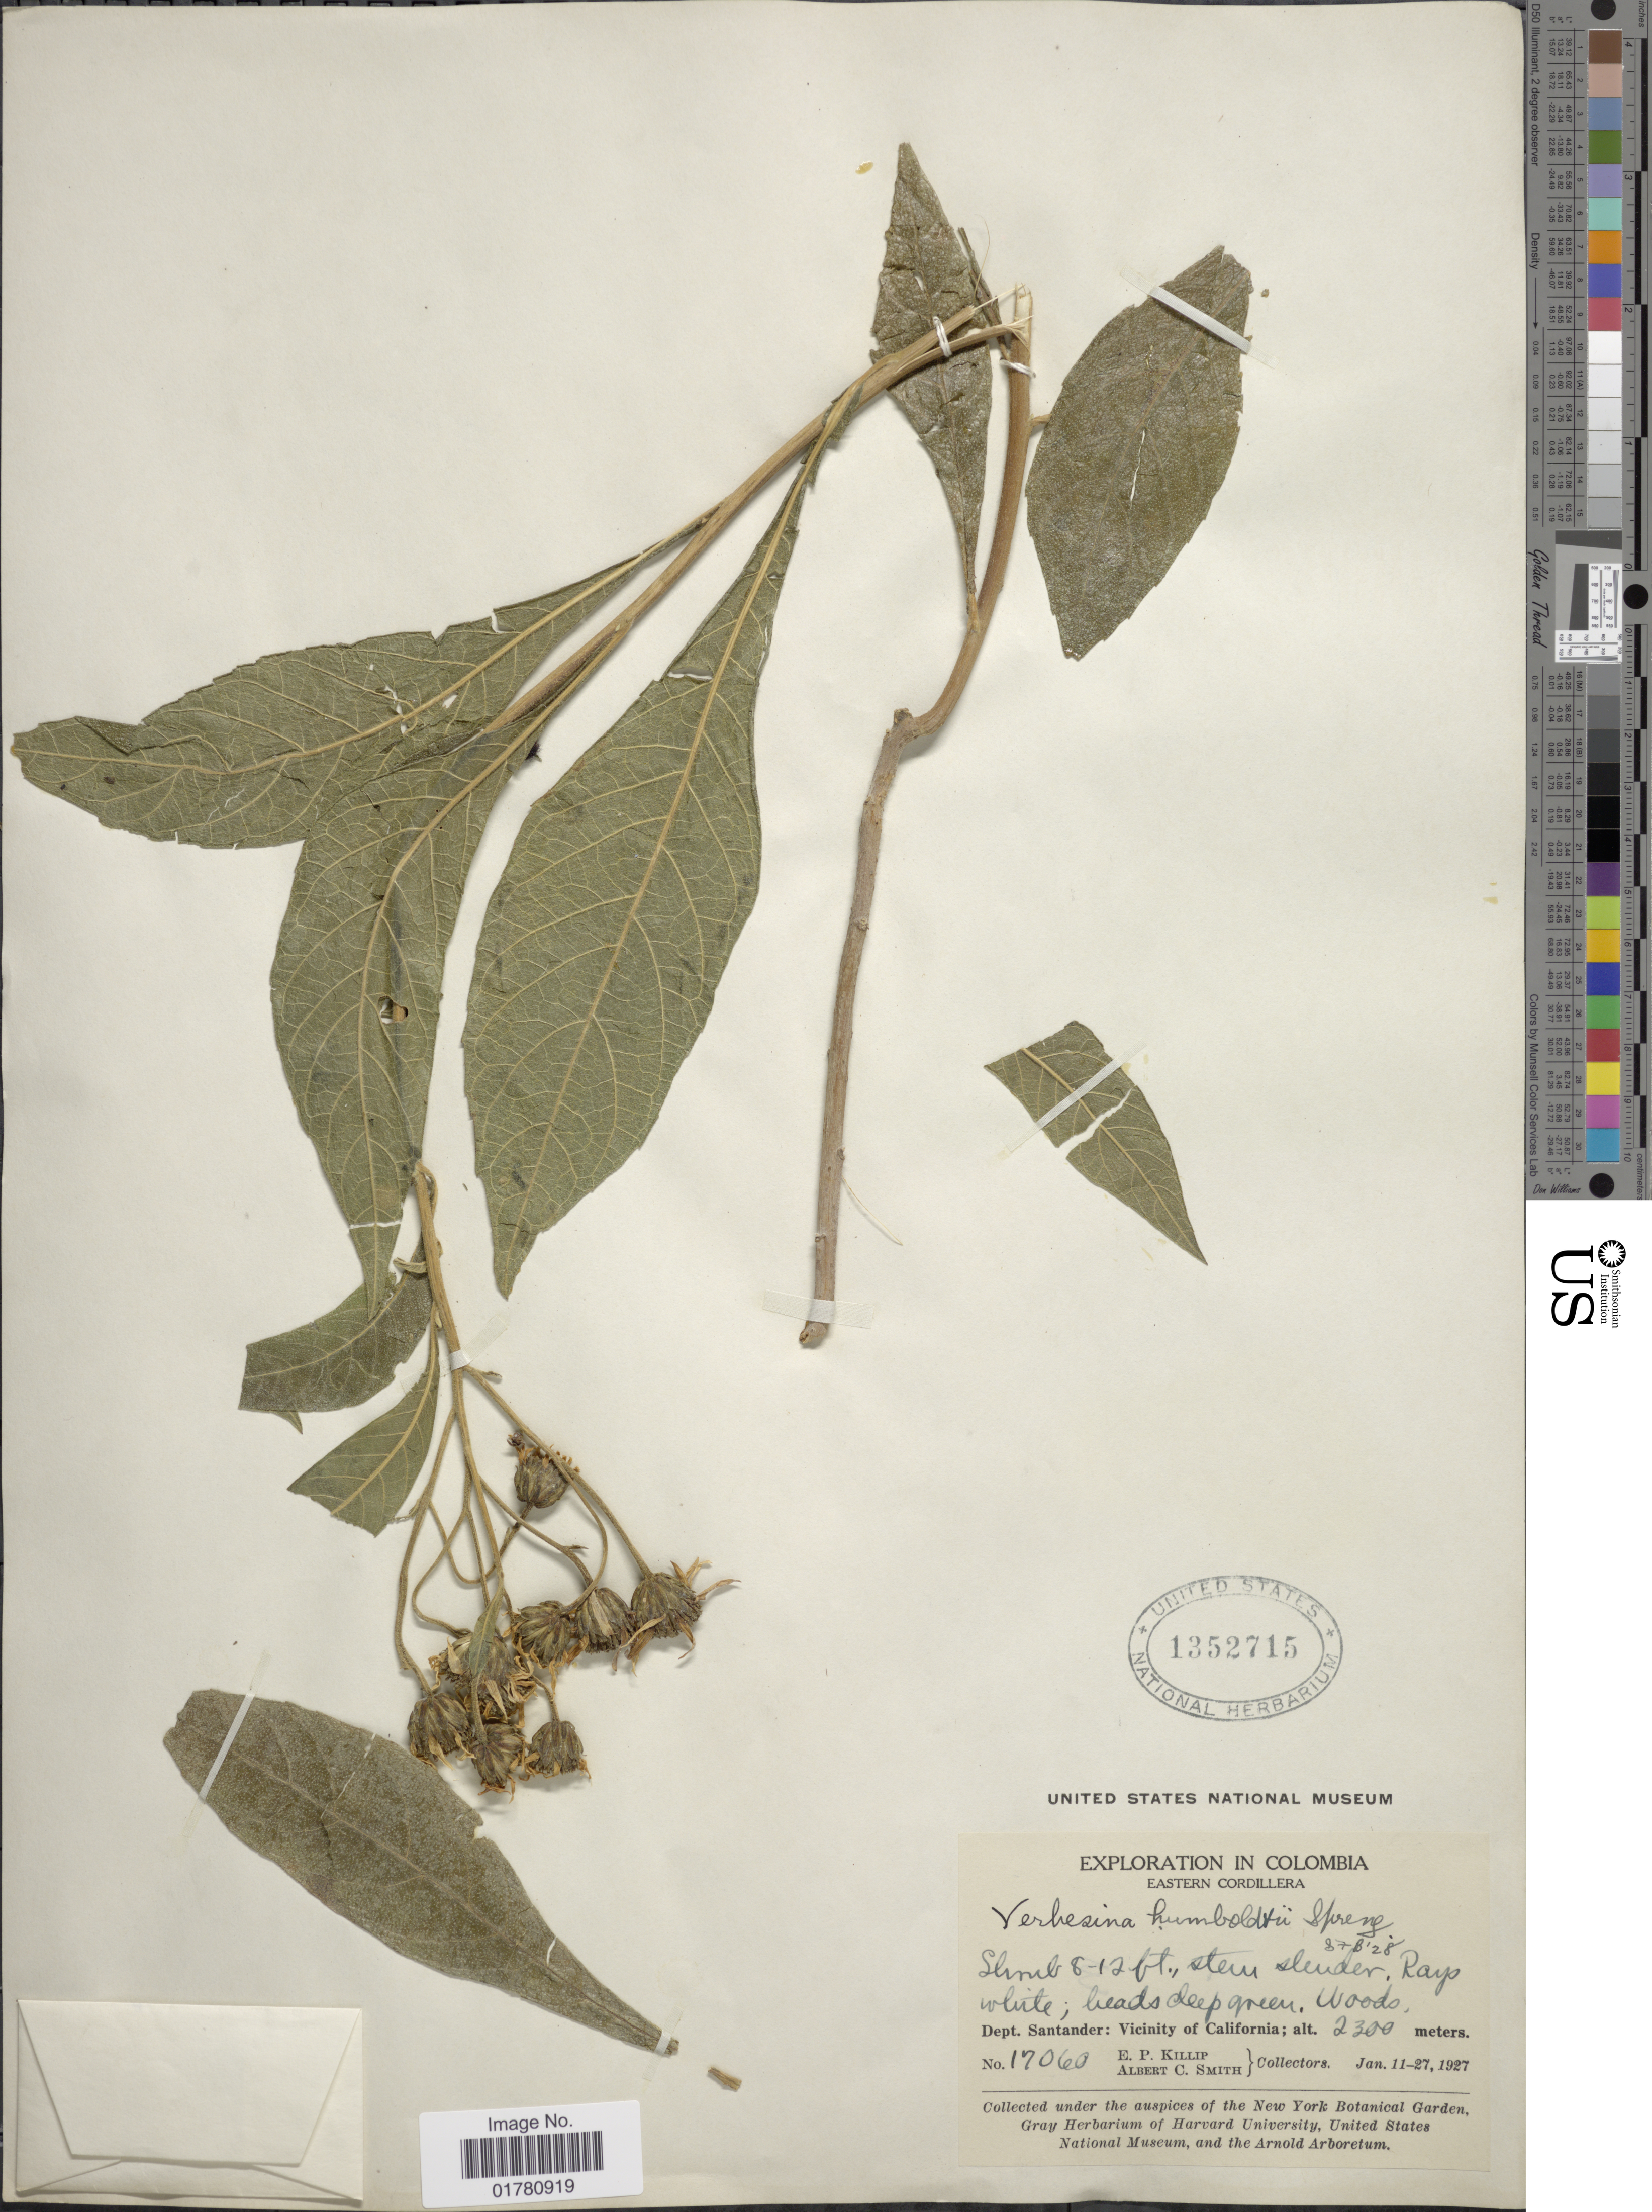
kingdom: Plantae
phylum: Tracheophyta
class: Magnoliopsida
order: Asterales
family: Asteraceae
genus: Verbesina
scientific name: Verbesina humboldtii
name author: Spreng.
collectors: E. P. Killip & A. C. Smith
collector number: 17060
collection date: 1927-01-11/1927-01-27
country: Colombia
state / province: Santander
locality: Eastern Cordillera, Dept Santander: Vicinity of California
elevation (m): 2300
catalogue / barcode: US 1352715